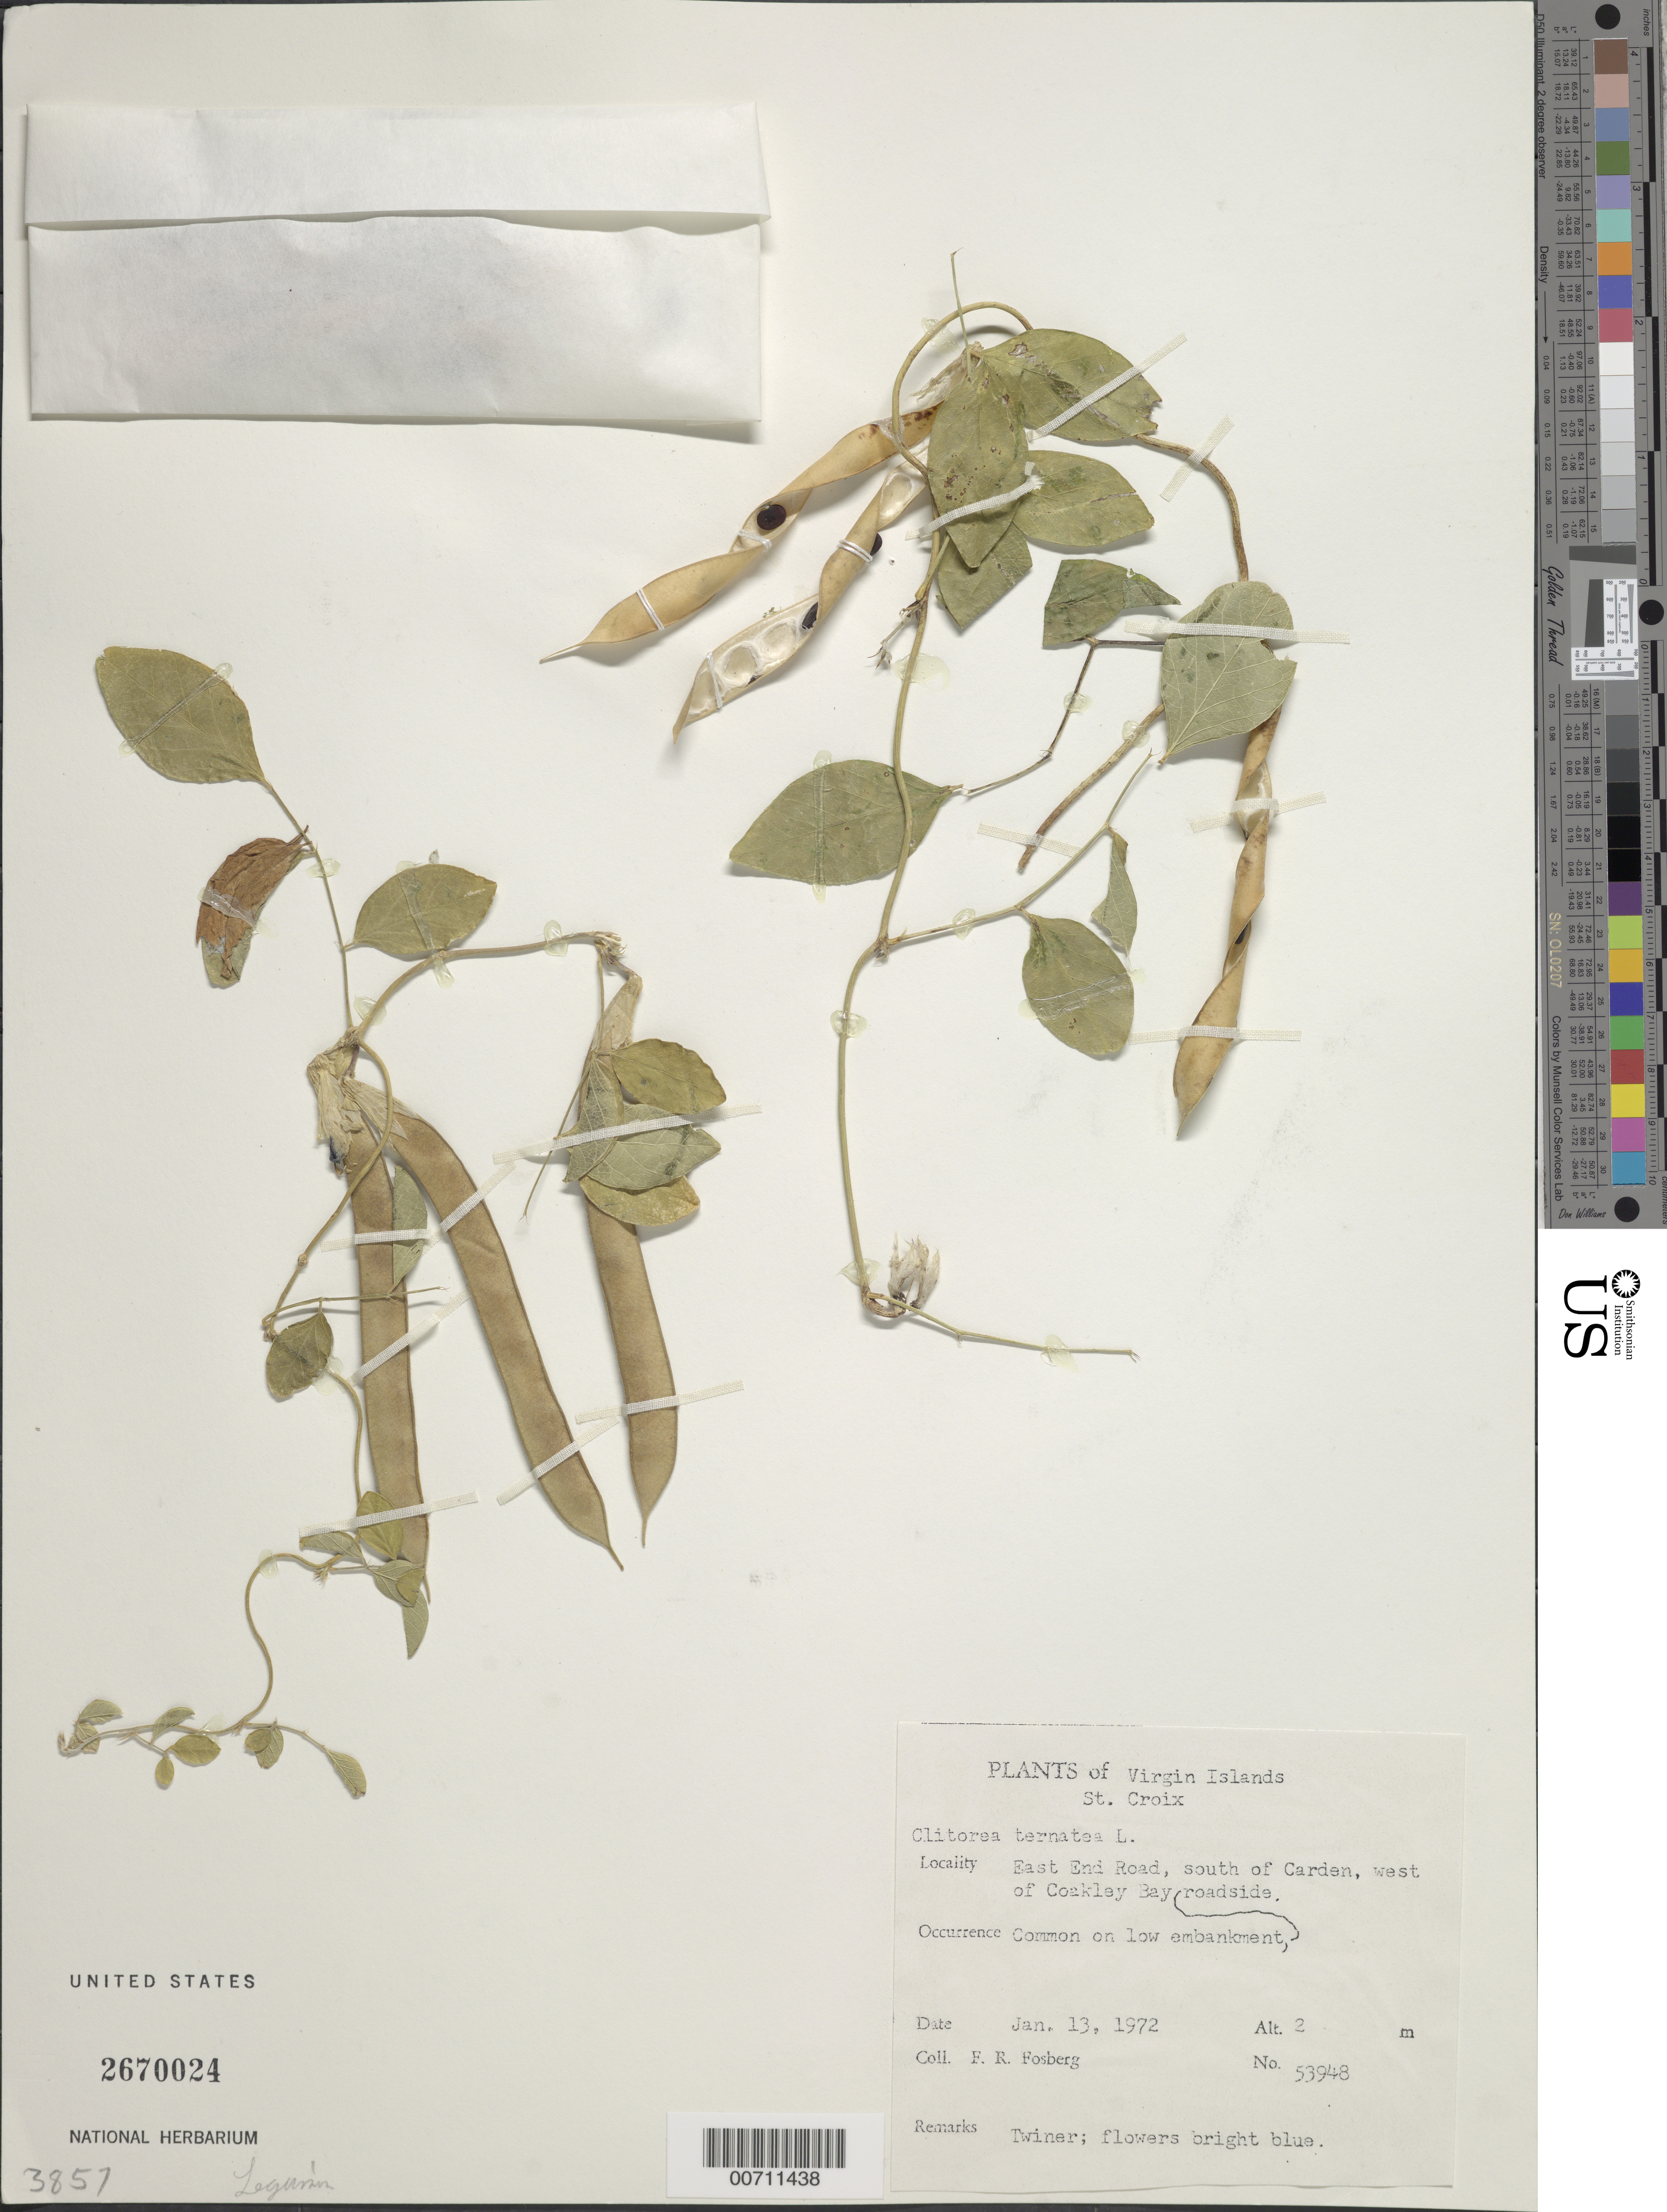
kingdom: Plantae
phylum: Tracheophyta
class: Magnoliopsida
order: Fabales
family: Fabaceae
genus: Clitoria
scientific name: Clitoria ternatea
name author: L.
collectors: F. R. Fosberg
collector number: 53948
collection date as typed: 13 Jan 1972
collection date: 1972-01-13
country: U.S. Virgin Islands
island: St. Croix Island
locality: East End Rd, S of Carden, W of Coakley Bay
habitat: On low embankment, roadside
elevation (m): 2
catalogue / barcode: US 2670024